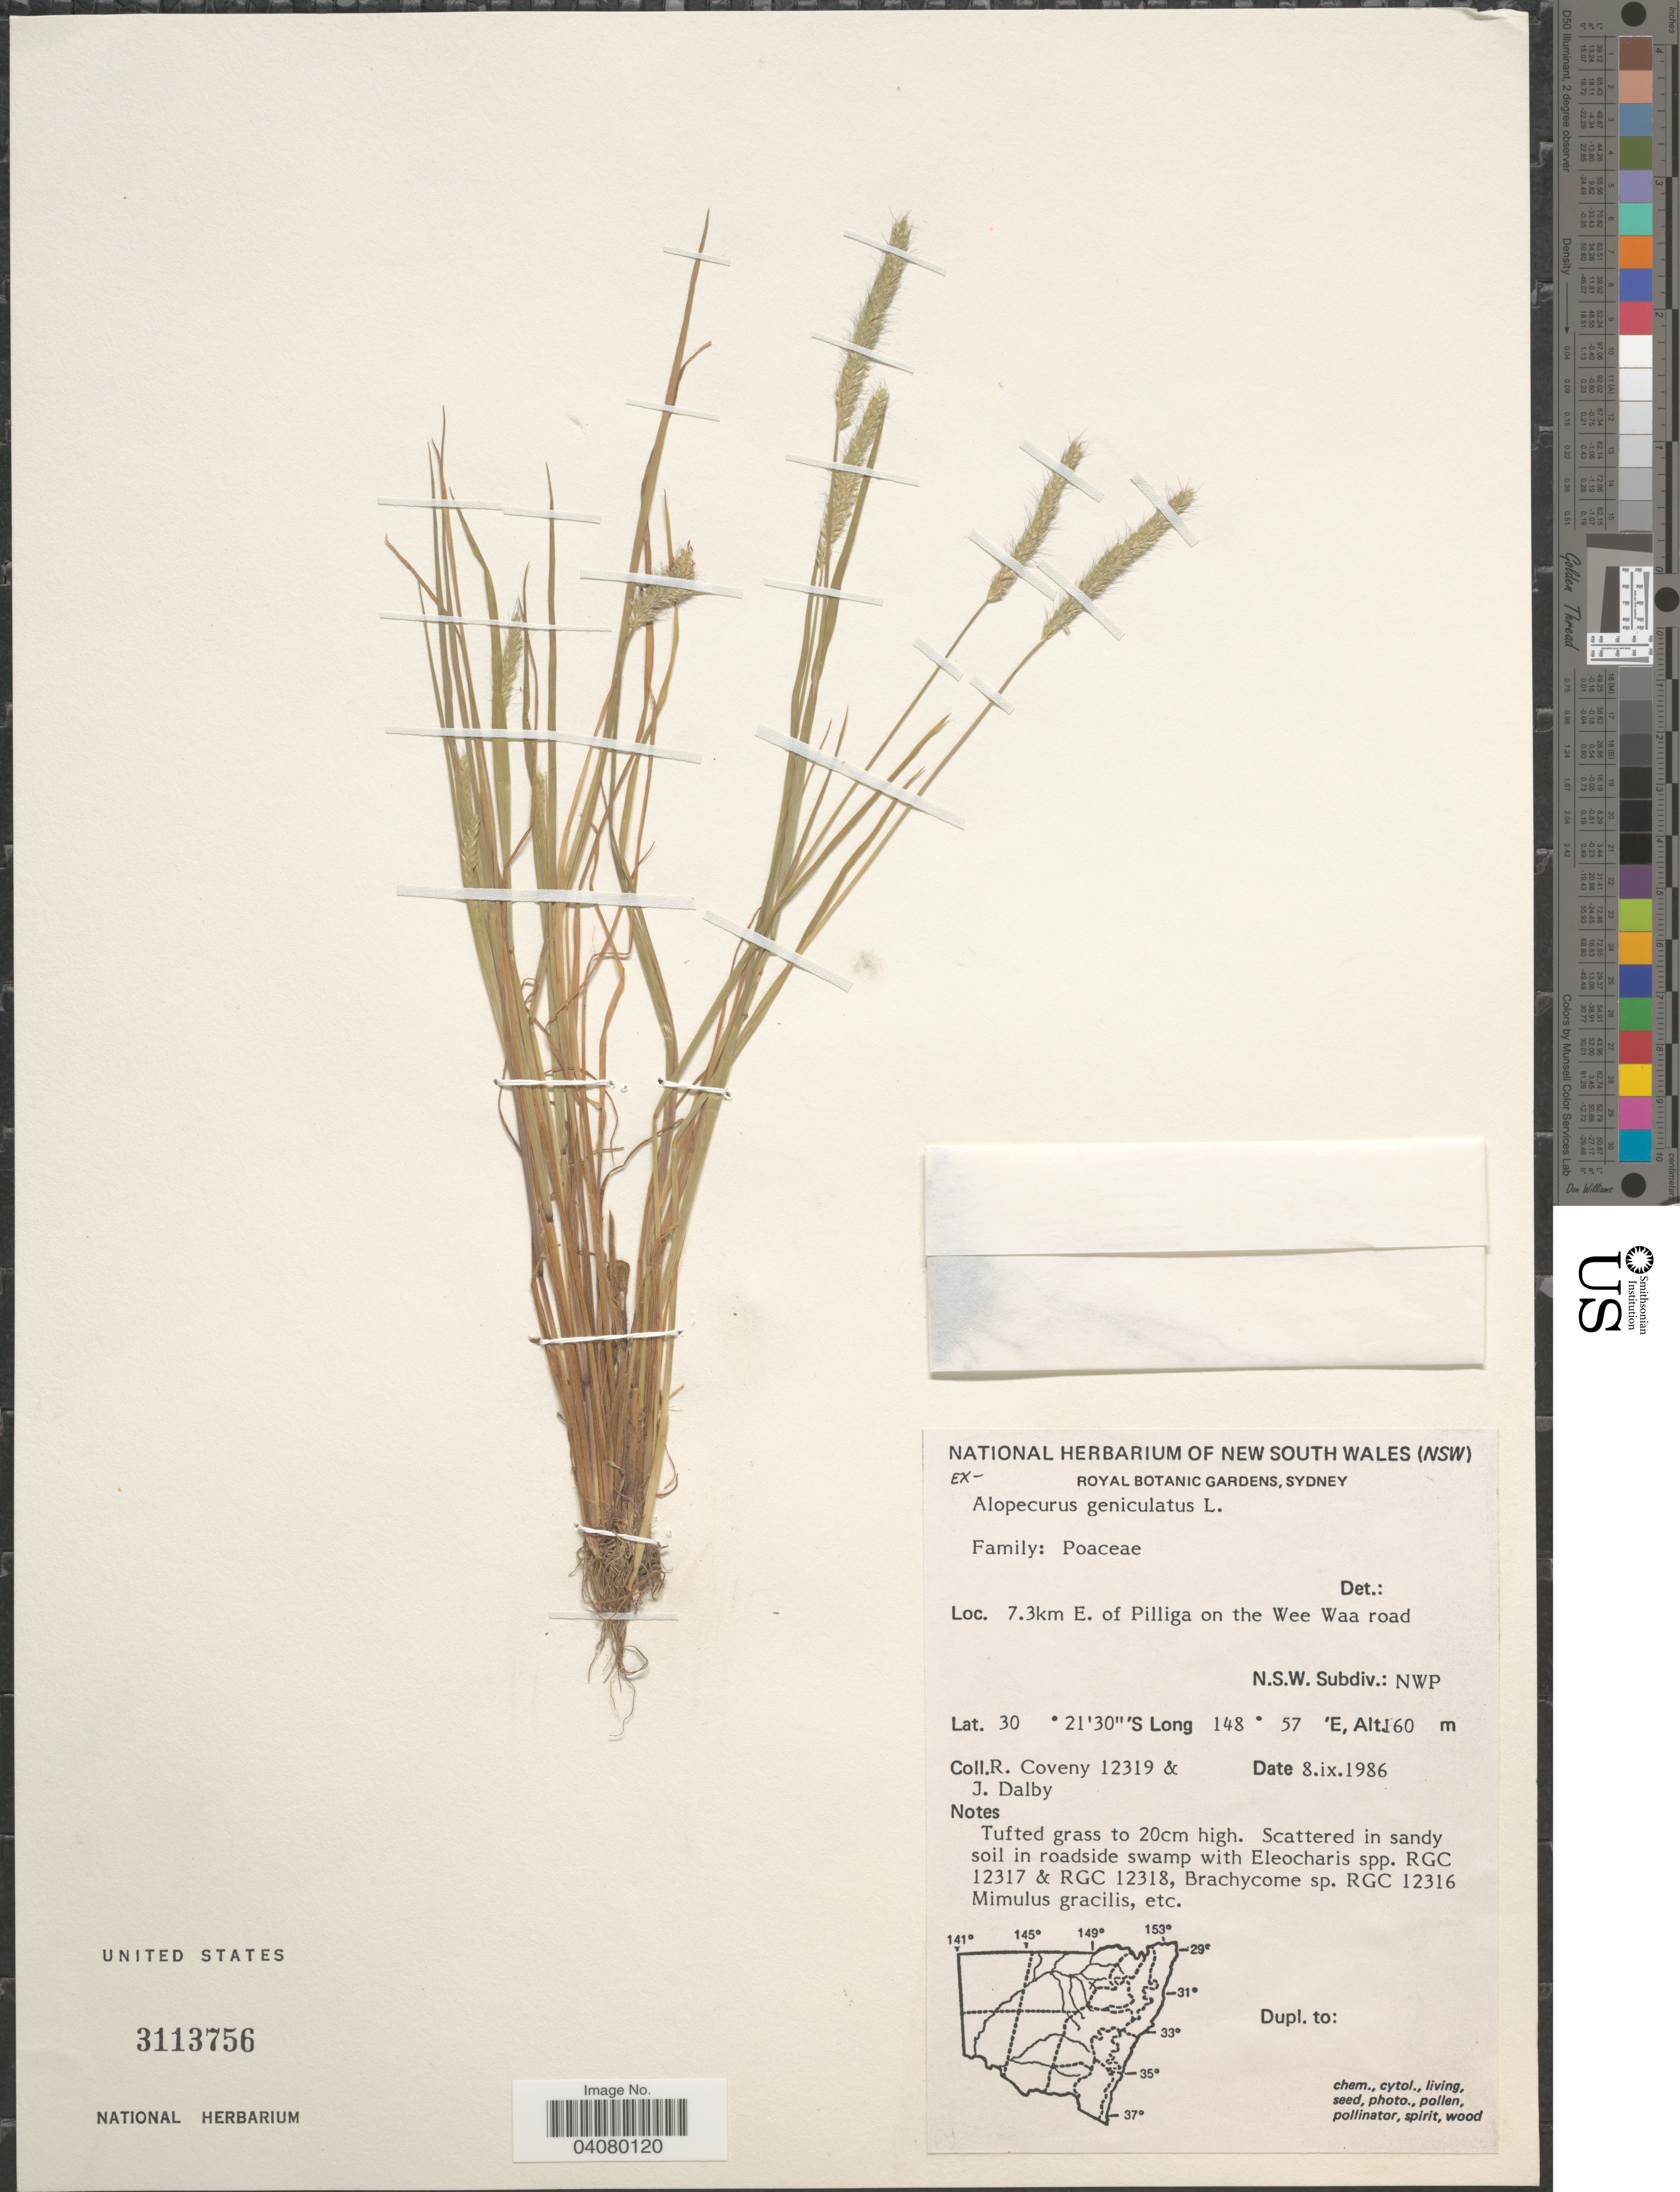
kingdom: Plantae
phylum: Tracheophyta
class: Liliopsida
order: Poales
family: Poaceae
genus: Alopecurus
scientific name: Alopecurus geniculatus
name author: L.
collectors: R. Coveny & J. Dalby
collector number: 12319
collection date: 1986-09-08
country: Australia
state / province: New South Wales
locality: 7.3km E. of Pilliga on the Wee Waa road. N.S.W.Subdiv.: NWP.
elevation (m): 160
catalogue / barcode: US 3113756